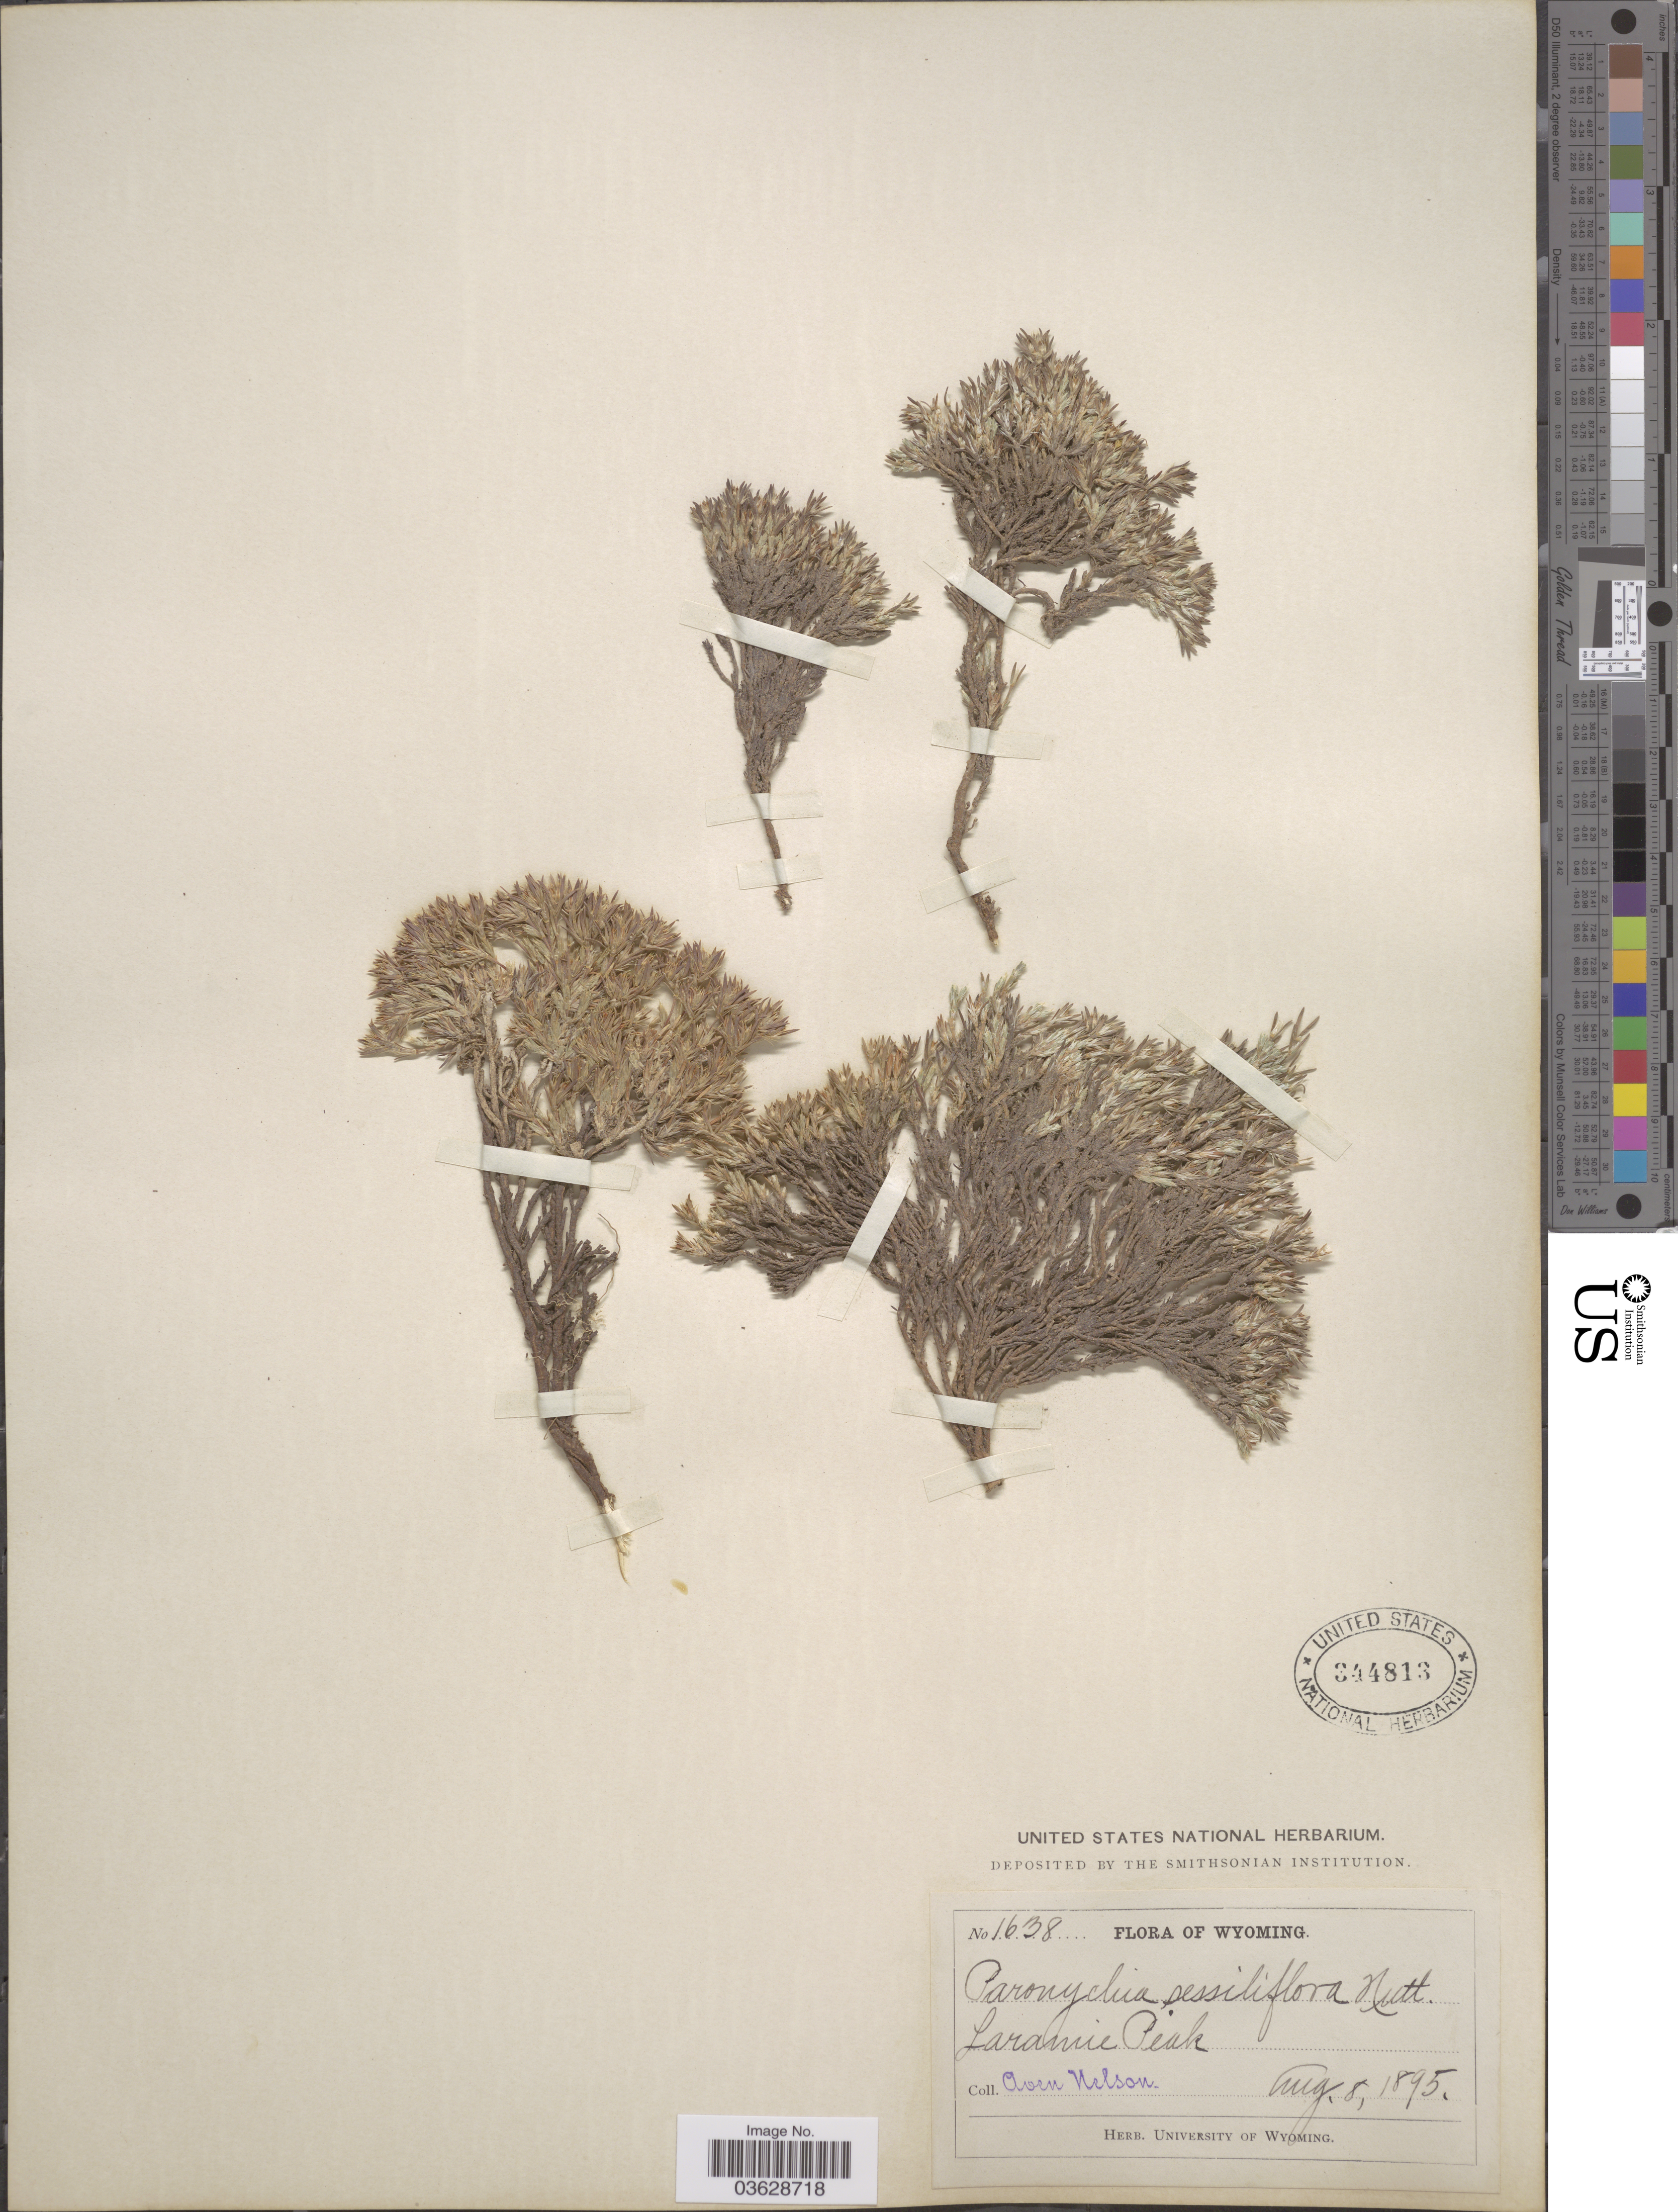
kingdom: Plantae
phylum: Tracheophyta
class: Magnoliopsida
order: Caryophyllales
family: Caryophyllaceae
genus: Paronychia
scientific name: Paronychia sessiliflora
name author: Nutt.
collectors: A. Nelson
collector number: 1638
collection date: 1895-08-08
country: United States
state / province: Wyoming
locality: Laramie Creek.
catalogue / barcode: US 344813